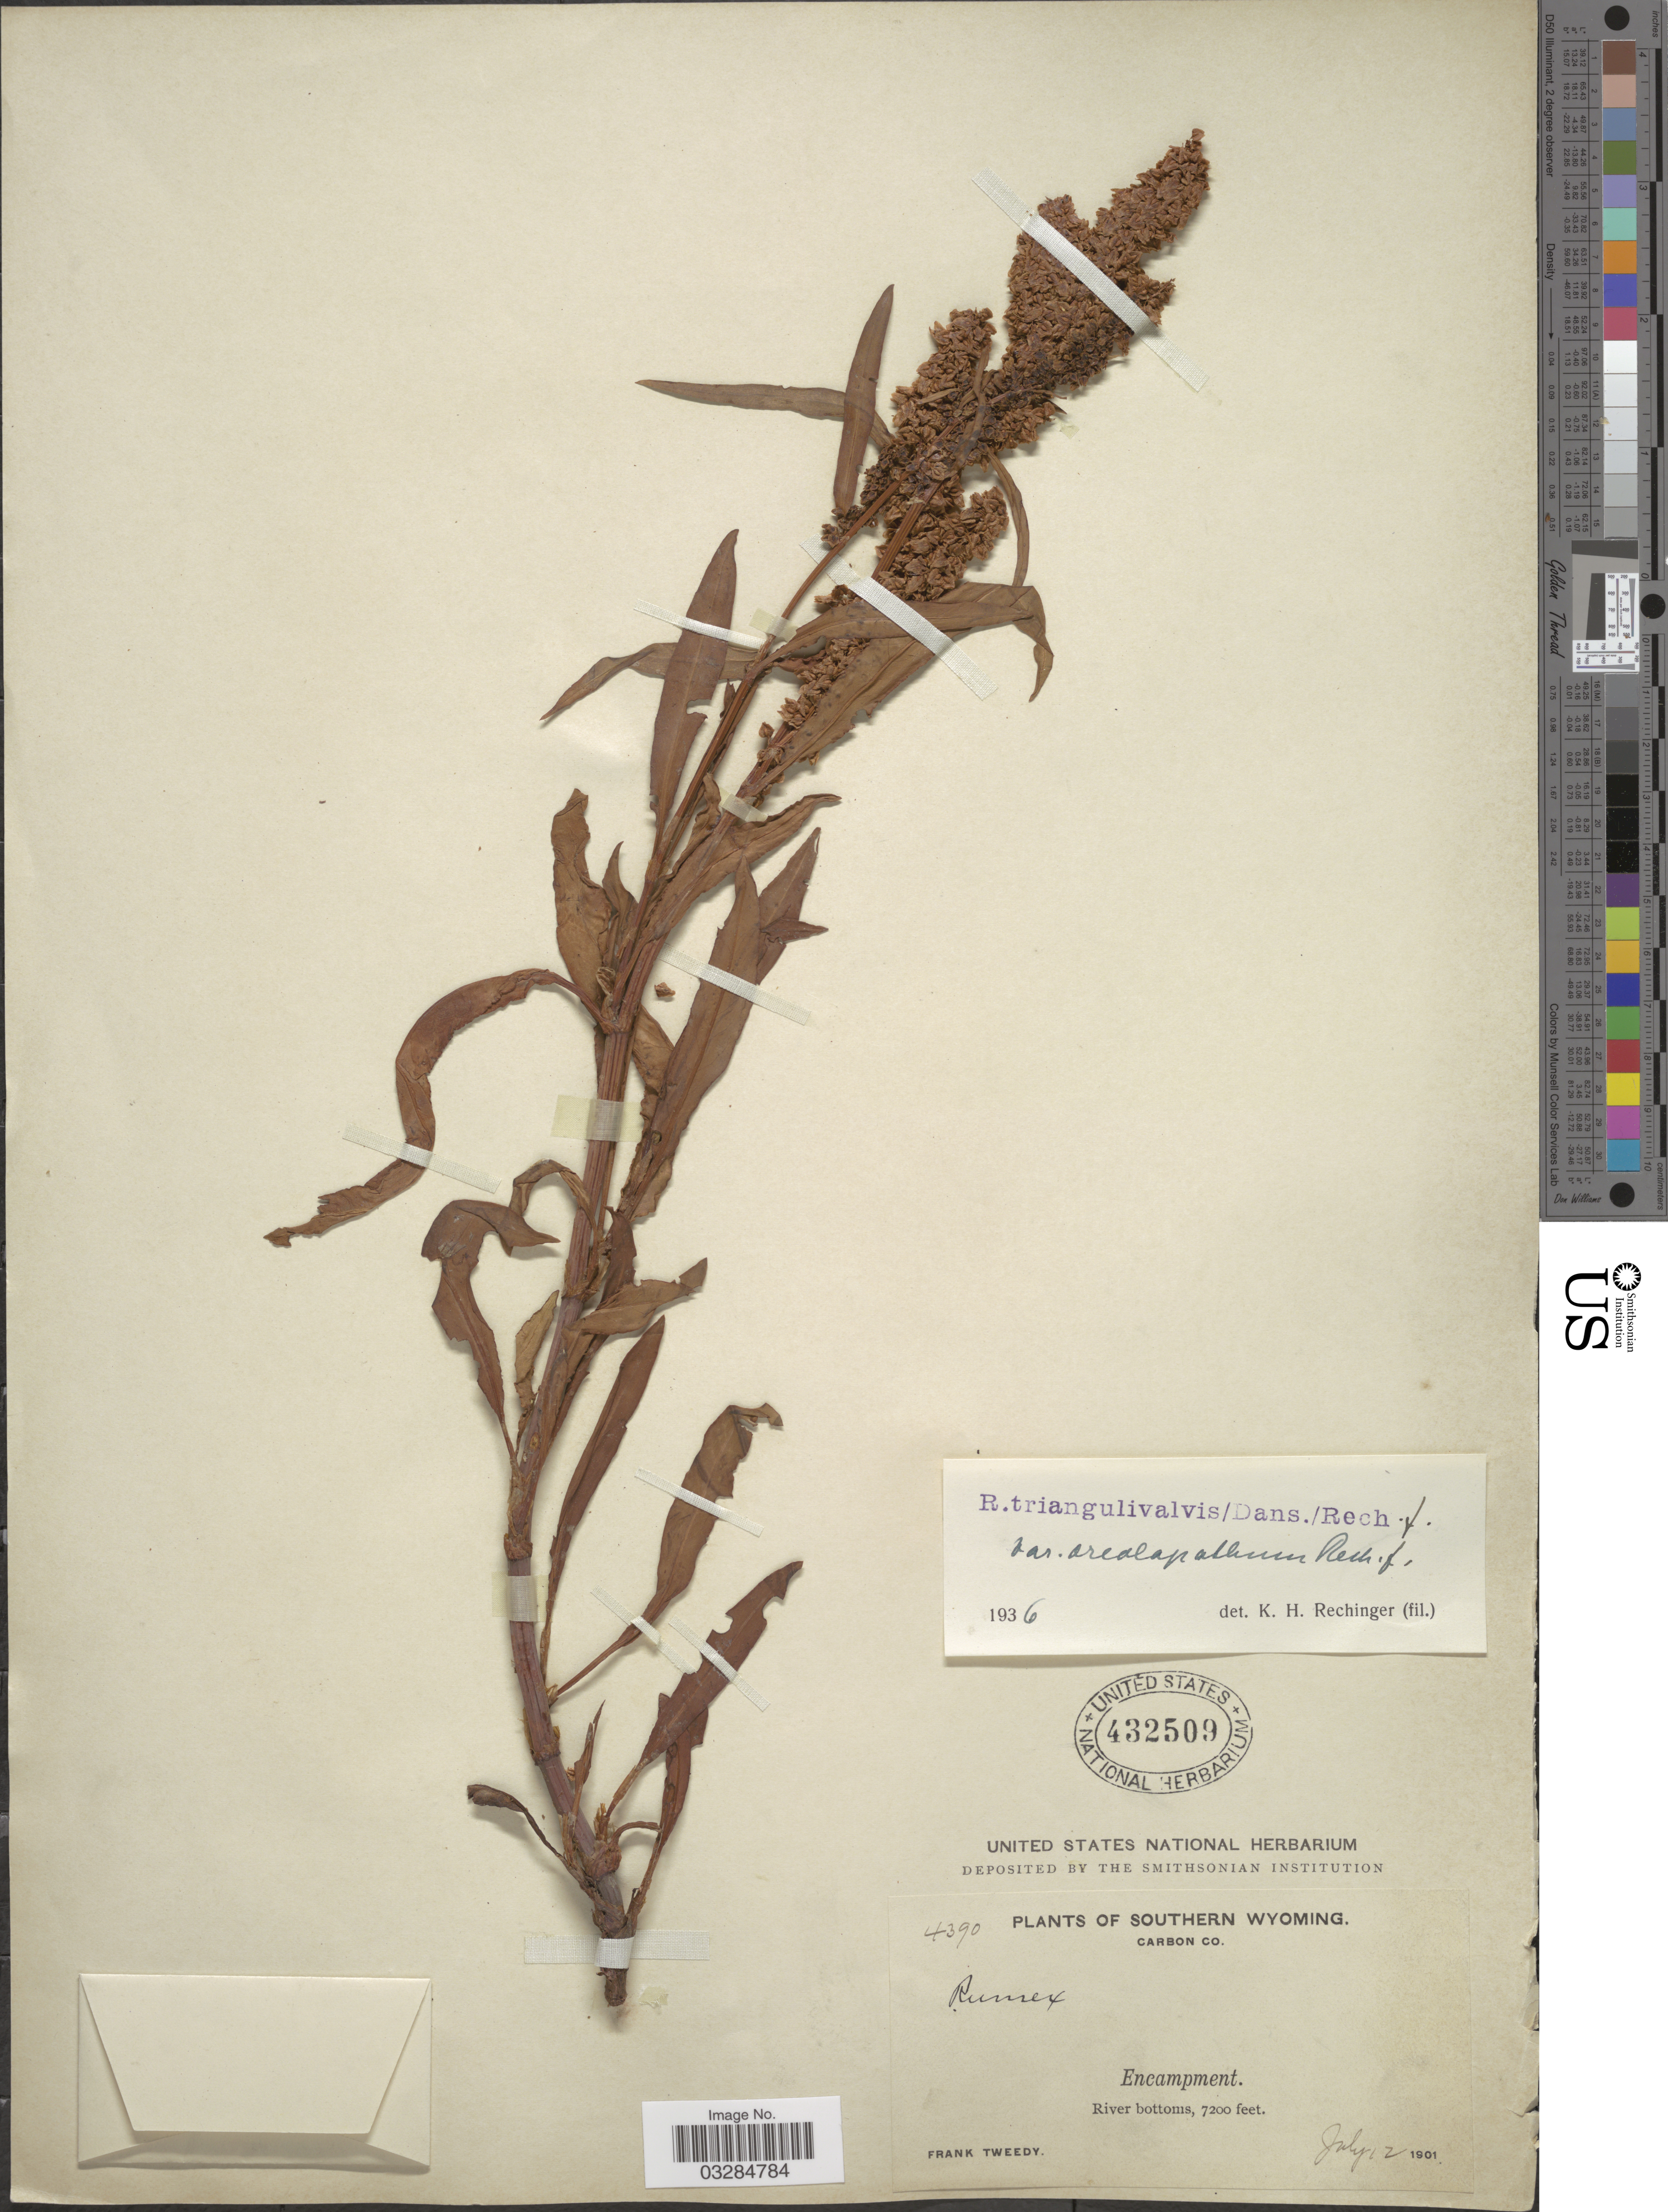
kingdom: Plantae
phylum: Tracheophyta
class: Magnoliopsida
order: Caryophyllales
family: Polygonaceae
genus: Rumex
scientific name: Rumex triangulivalvis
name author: (Danser) Rech. f.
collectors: F. Tweedy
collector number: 4390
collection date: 1901-07-12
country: United States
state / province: Wyoming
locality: Southern Wyoming. Carbon Co. Encampment. River bottoms.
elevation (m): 2195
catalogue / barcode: US 432509